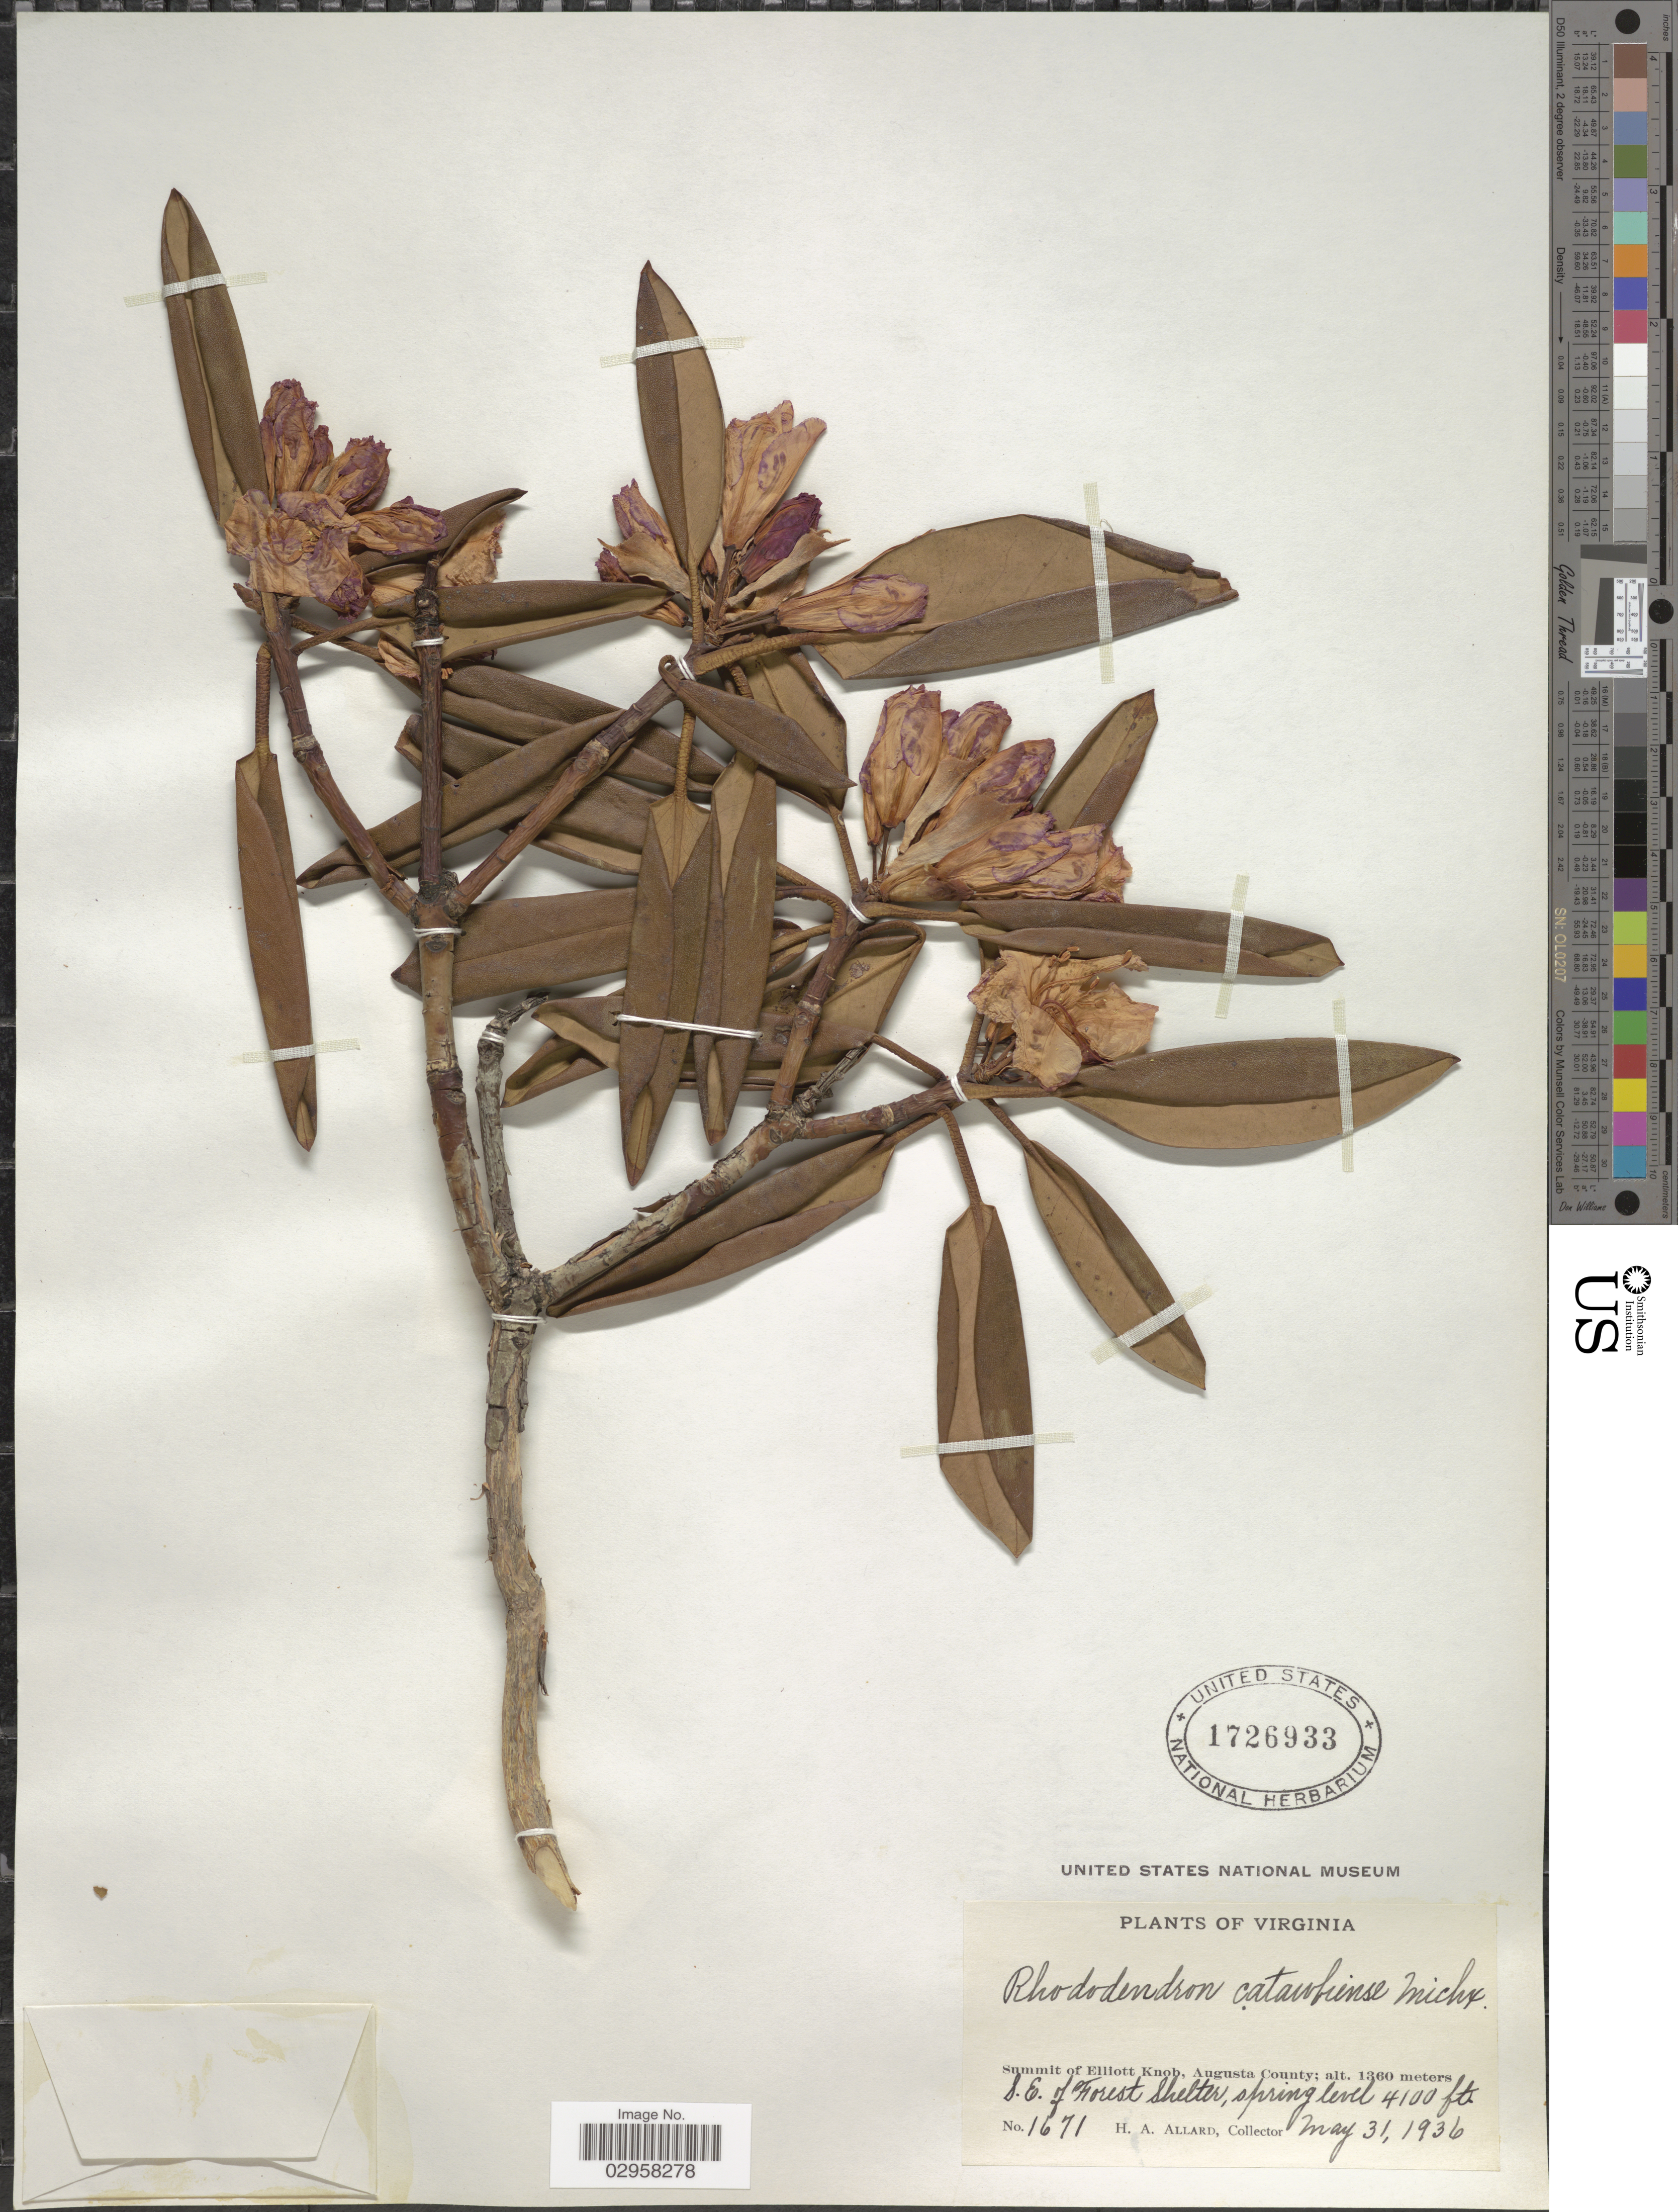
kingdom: Plantae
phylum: Tracheophyta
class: Magnoliopsida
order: Ericales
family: Ericaceae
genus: Rhododendron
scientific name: Rhododendron catawbiense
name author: Michx.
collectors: H. A. Allard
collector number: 1671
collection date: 1936-05-31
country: United States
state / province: Virginia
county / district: Augusta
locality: Summit of Elliott Knob, Augusta County. S. E. of Forest Shelter.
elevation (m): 1250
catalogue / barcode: US 1726933